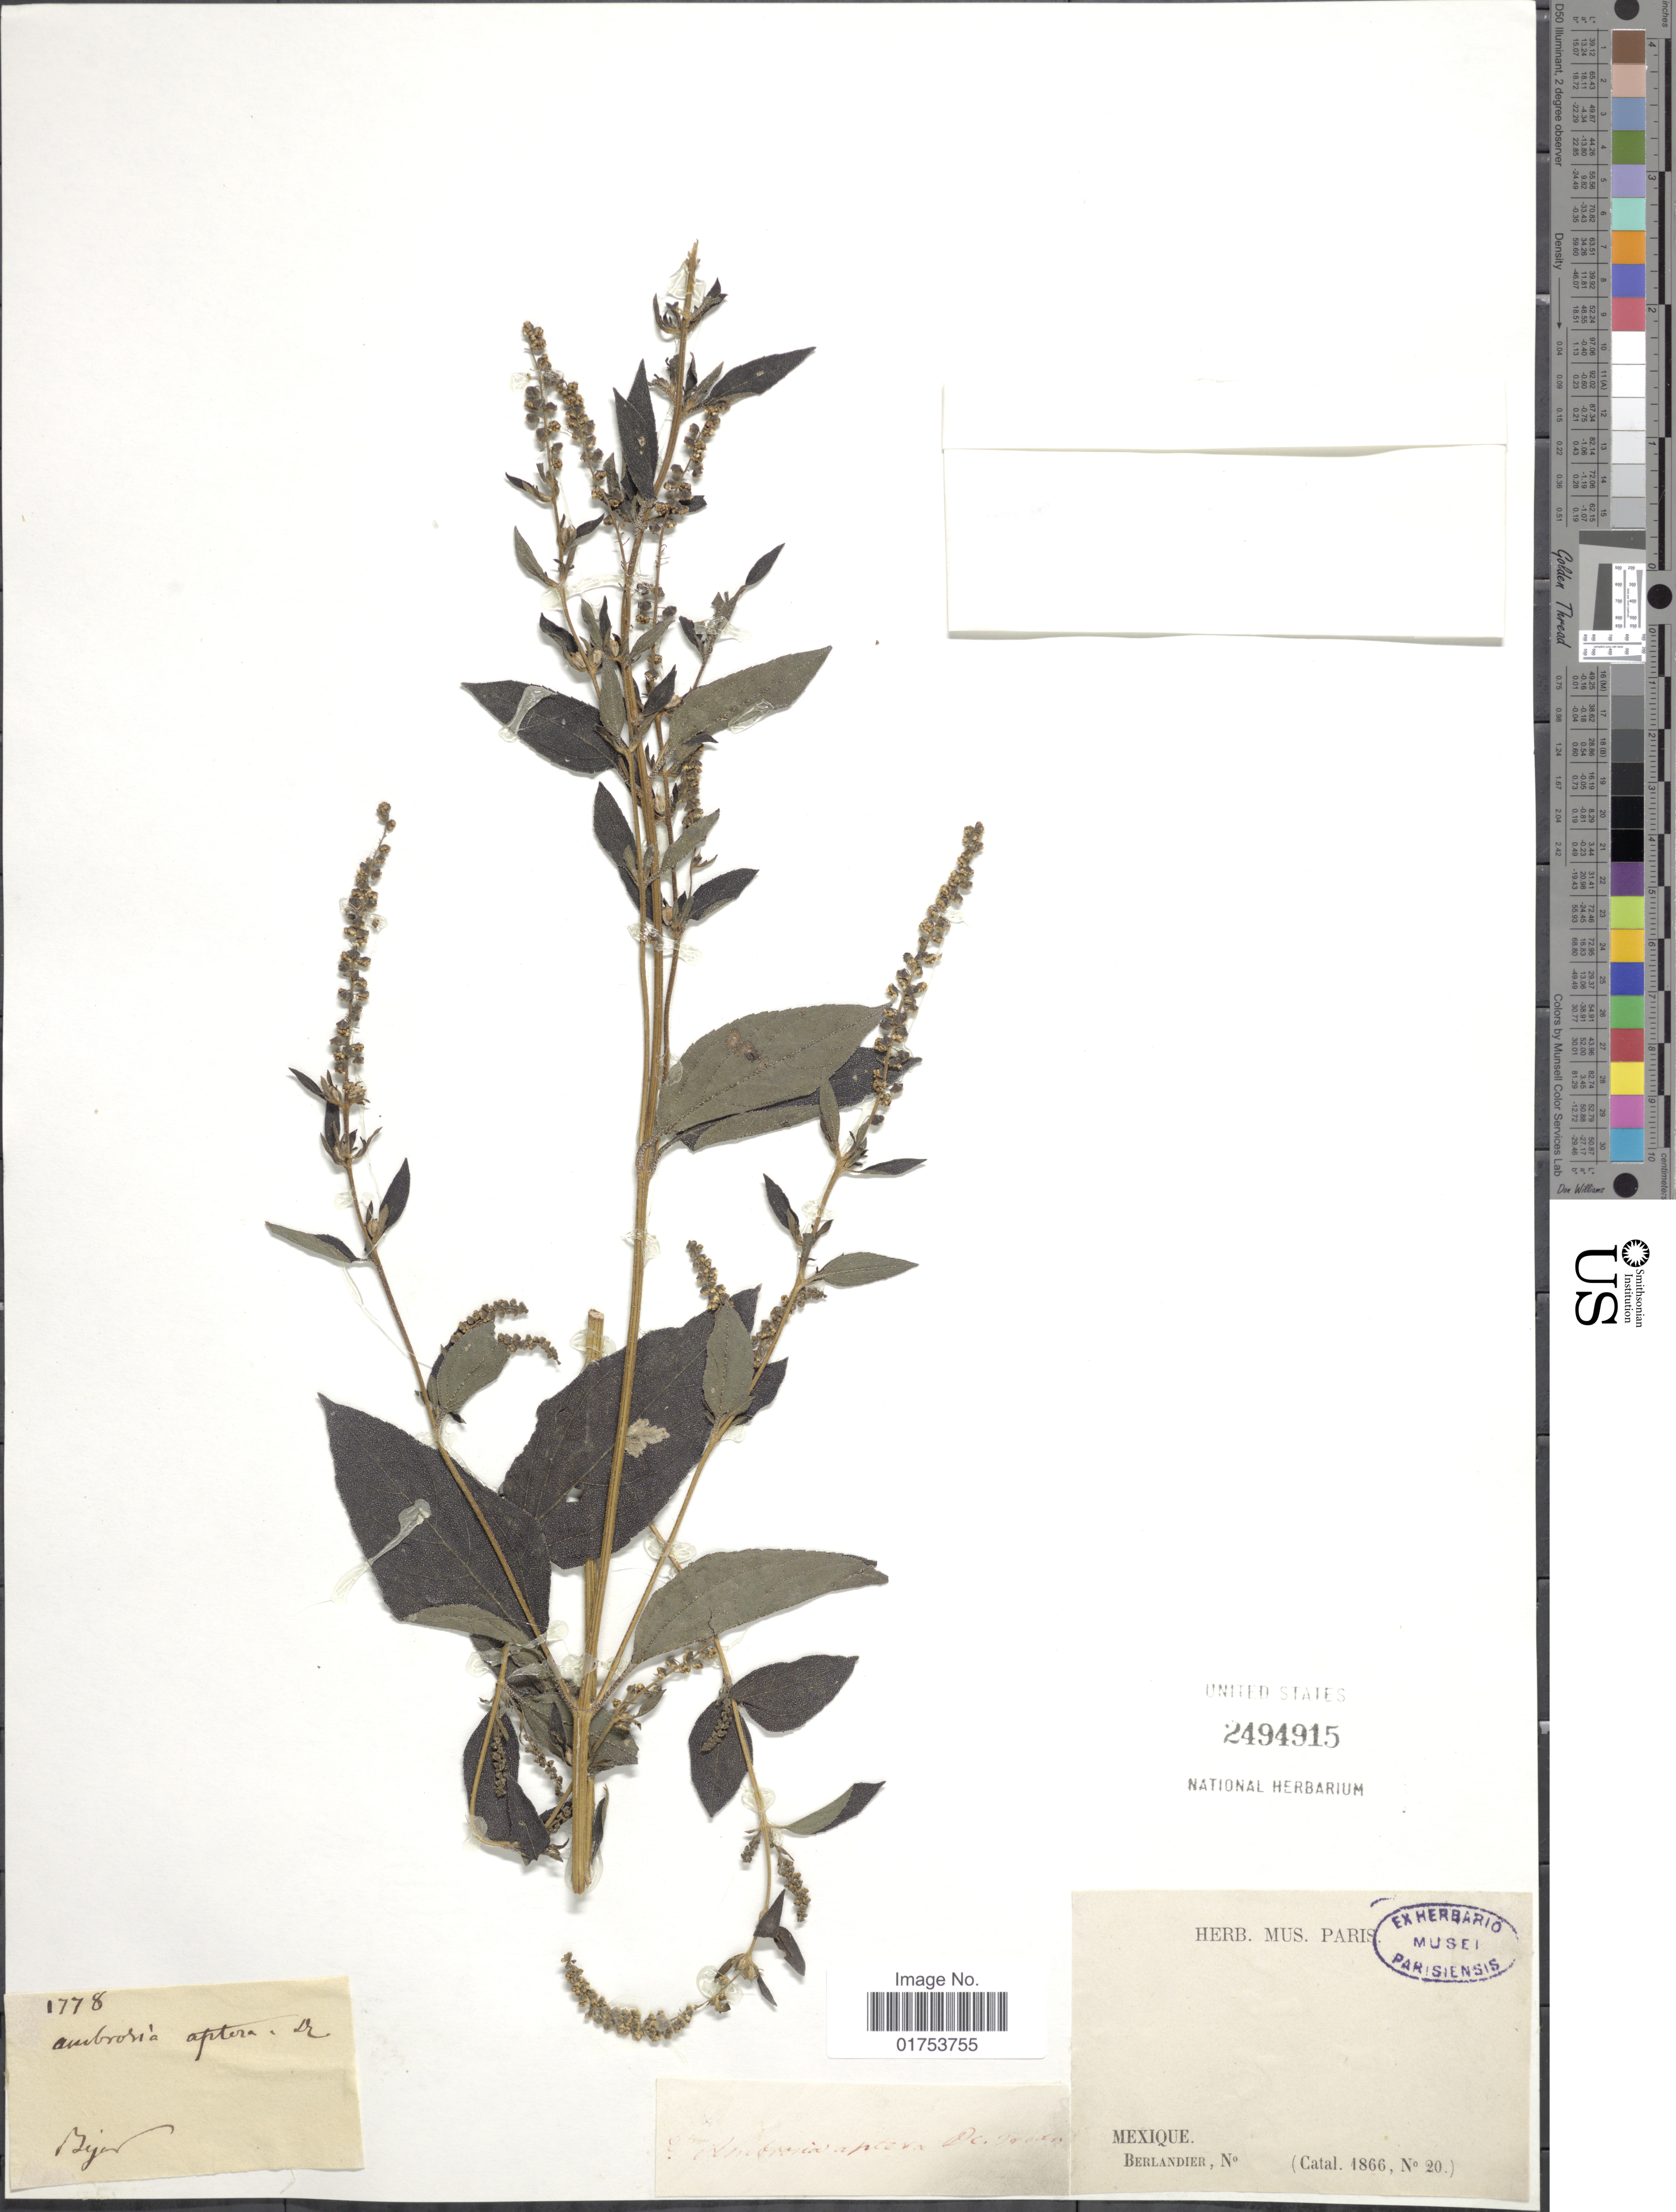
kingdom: Plantae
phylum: Tracheophyta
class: Magnoliopsida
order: Asterales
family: Asteraceae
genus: Ambrosia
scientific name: Ambrosia aptera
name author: (DC.) DC.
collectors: J. L. Berlandier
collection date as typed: s.d.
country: United States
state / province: Texas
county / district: Bexar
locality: "Bejar"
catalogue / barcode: US 2494915